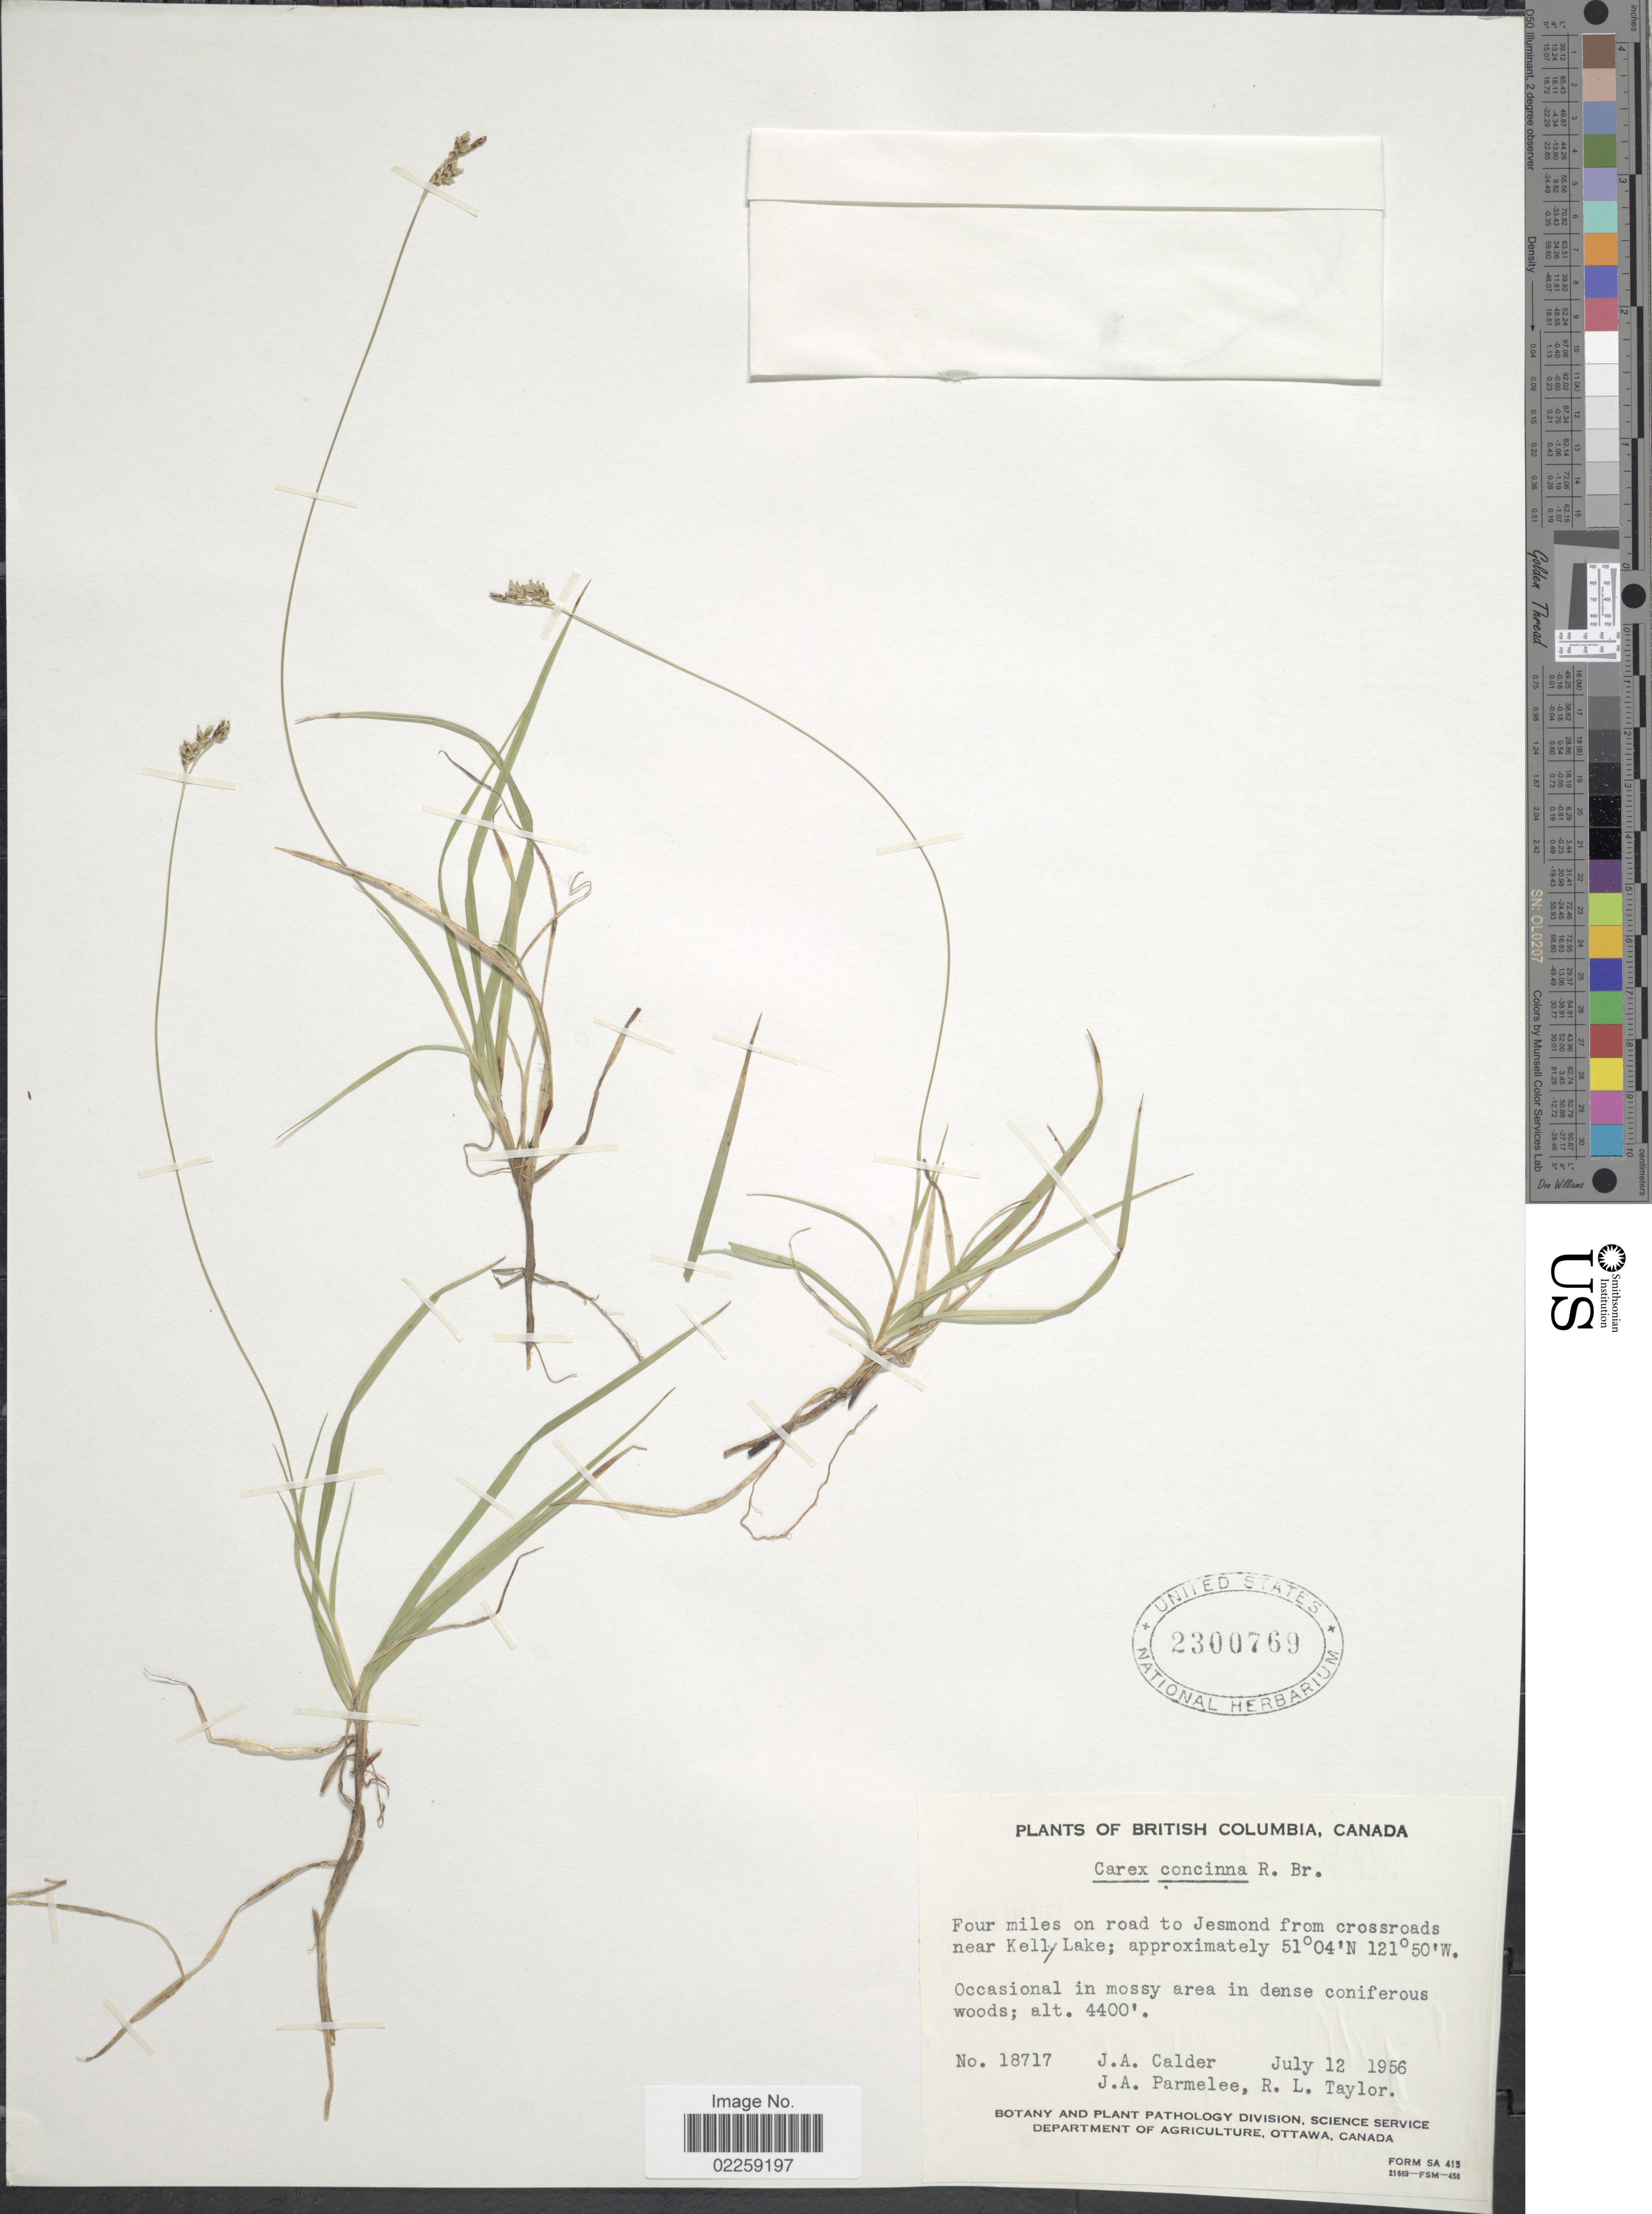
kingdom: Plantae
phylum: Tracheophyta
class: Liliopsida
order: Poales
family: Cyperaceae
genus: Carex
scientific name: Carex concinna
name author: R. Br.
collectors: J. A. Calder, J. A. Parmelee & R. Taylor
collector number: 18717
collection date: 1956-07-12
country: Canada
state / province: British Columbia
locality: Four miles on road to Jesmond from crossroads near Kelly Lake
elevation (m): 1341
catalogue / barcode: US 2300769